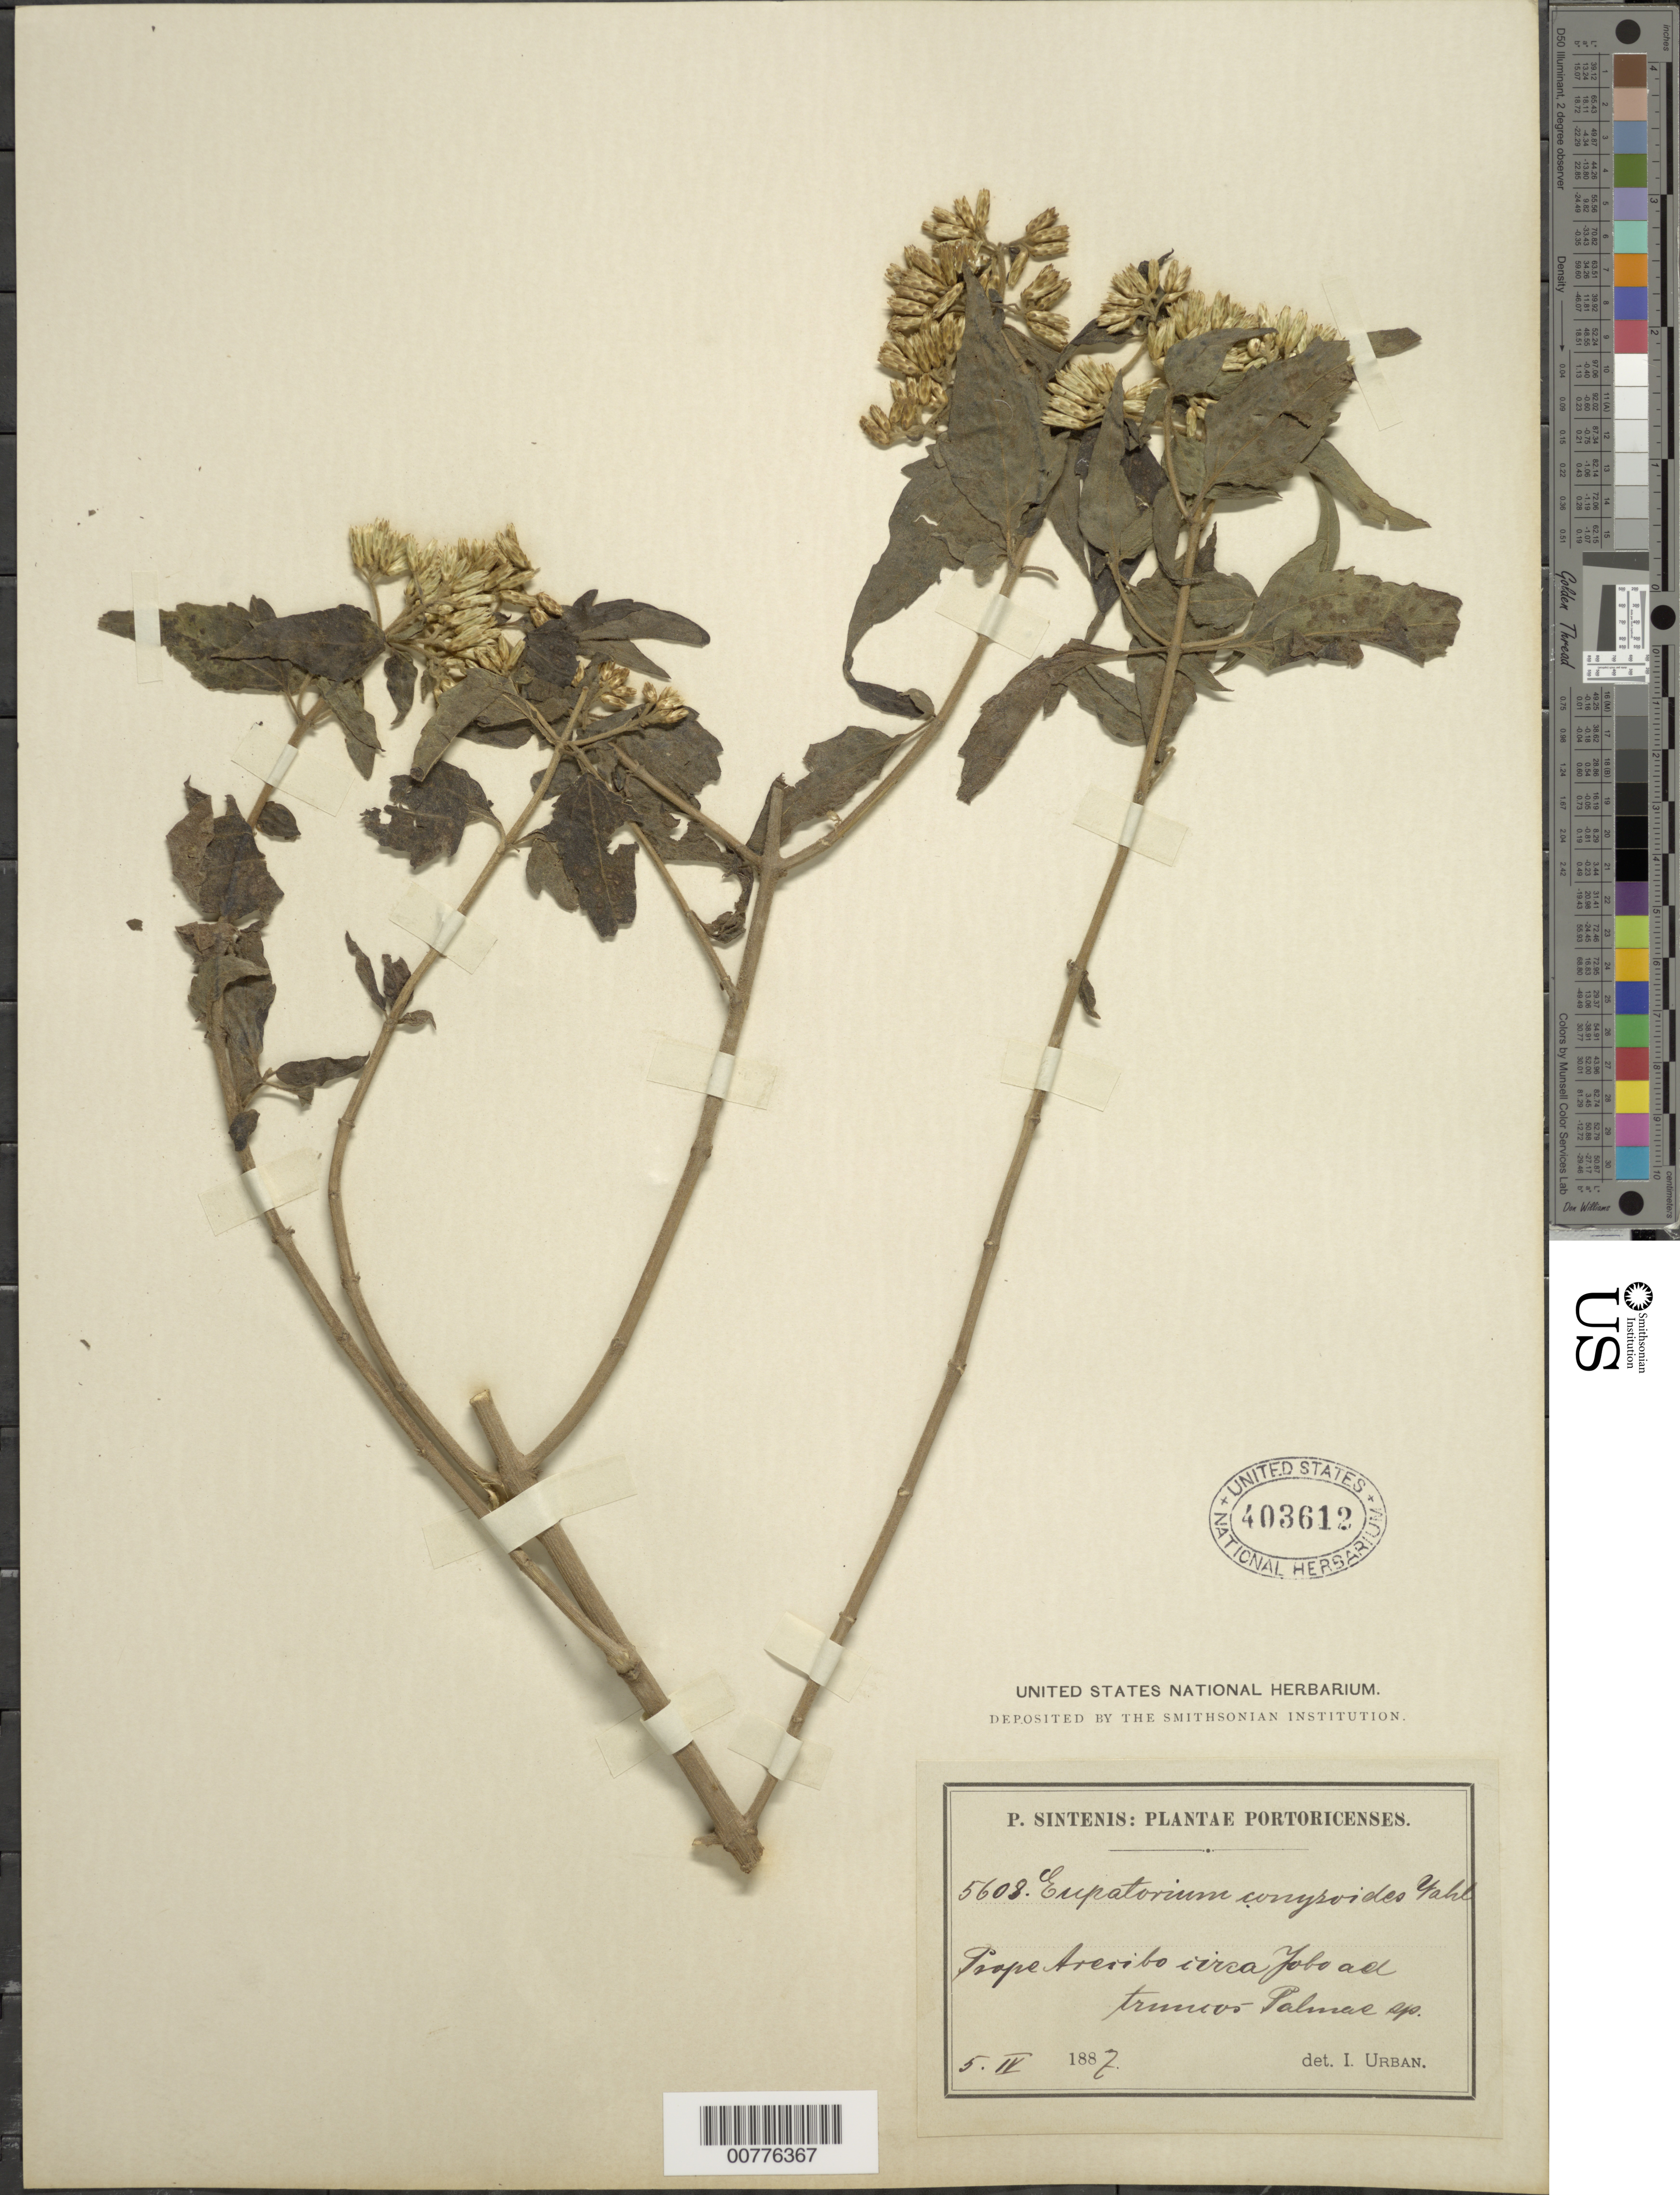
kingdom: Plantae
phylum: Tracheophyta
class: Magnoliopsida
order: Asterales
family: Asteraceae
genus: Chromolaena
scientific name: Chromolaena odorata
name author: (L.) R.M. King & H. Rob.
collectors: P. Sintenis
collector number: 5608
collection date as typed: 05 Apr 1887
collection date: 1887-04-05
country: Puerto Rico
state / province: Arecibo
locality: Prope Arecibo circa Jobo ad trumios [sic] Palmae sp.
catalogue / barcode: US 403612